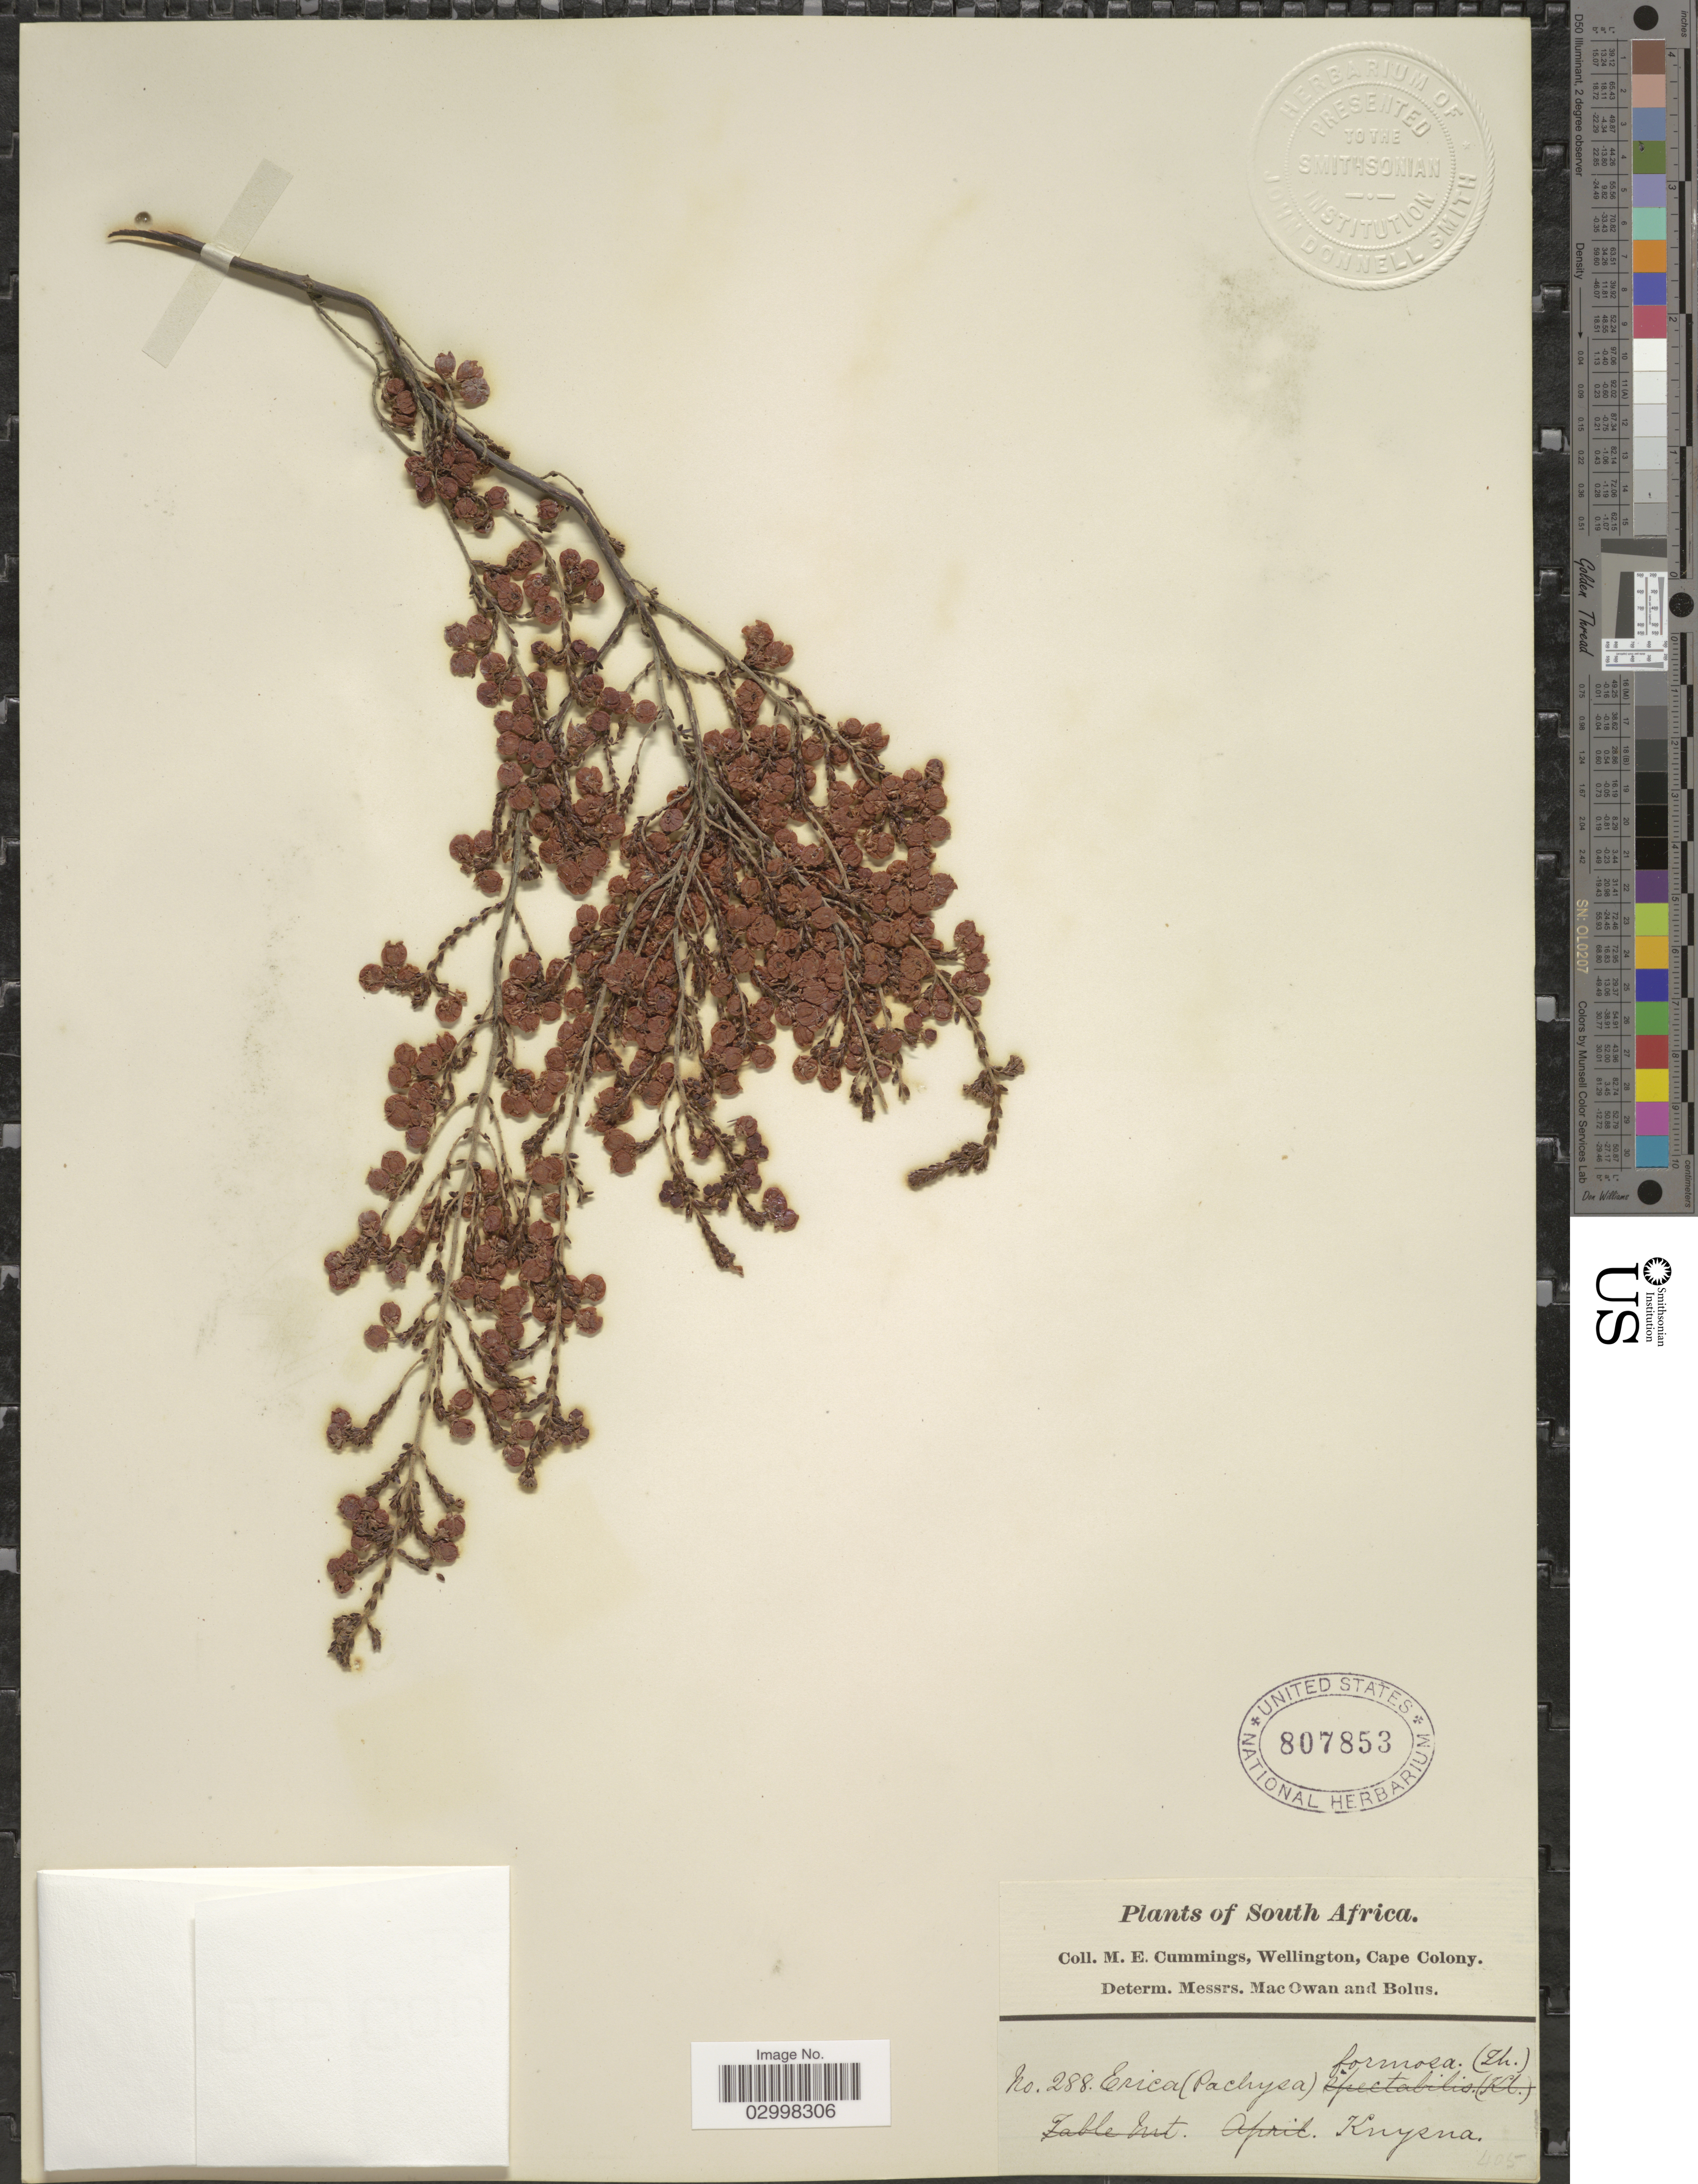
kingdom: Plantae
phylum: Tracheophyta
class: Magnoliopsida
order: Ericales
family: Ericaceae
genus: Erica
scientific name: Erica formosa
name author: Thunb.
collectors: M. E. Cummings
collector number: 288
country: South Africa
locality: Knysna.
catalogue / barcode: US 807853